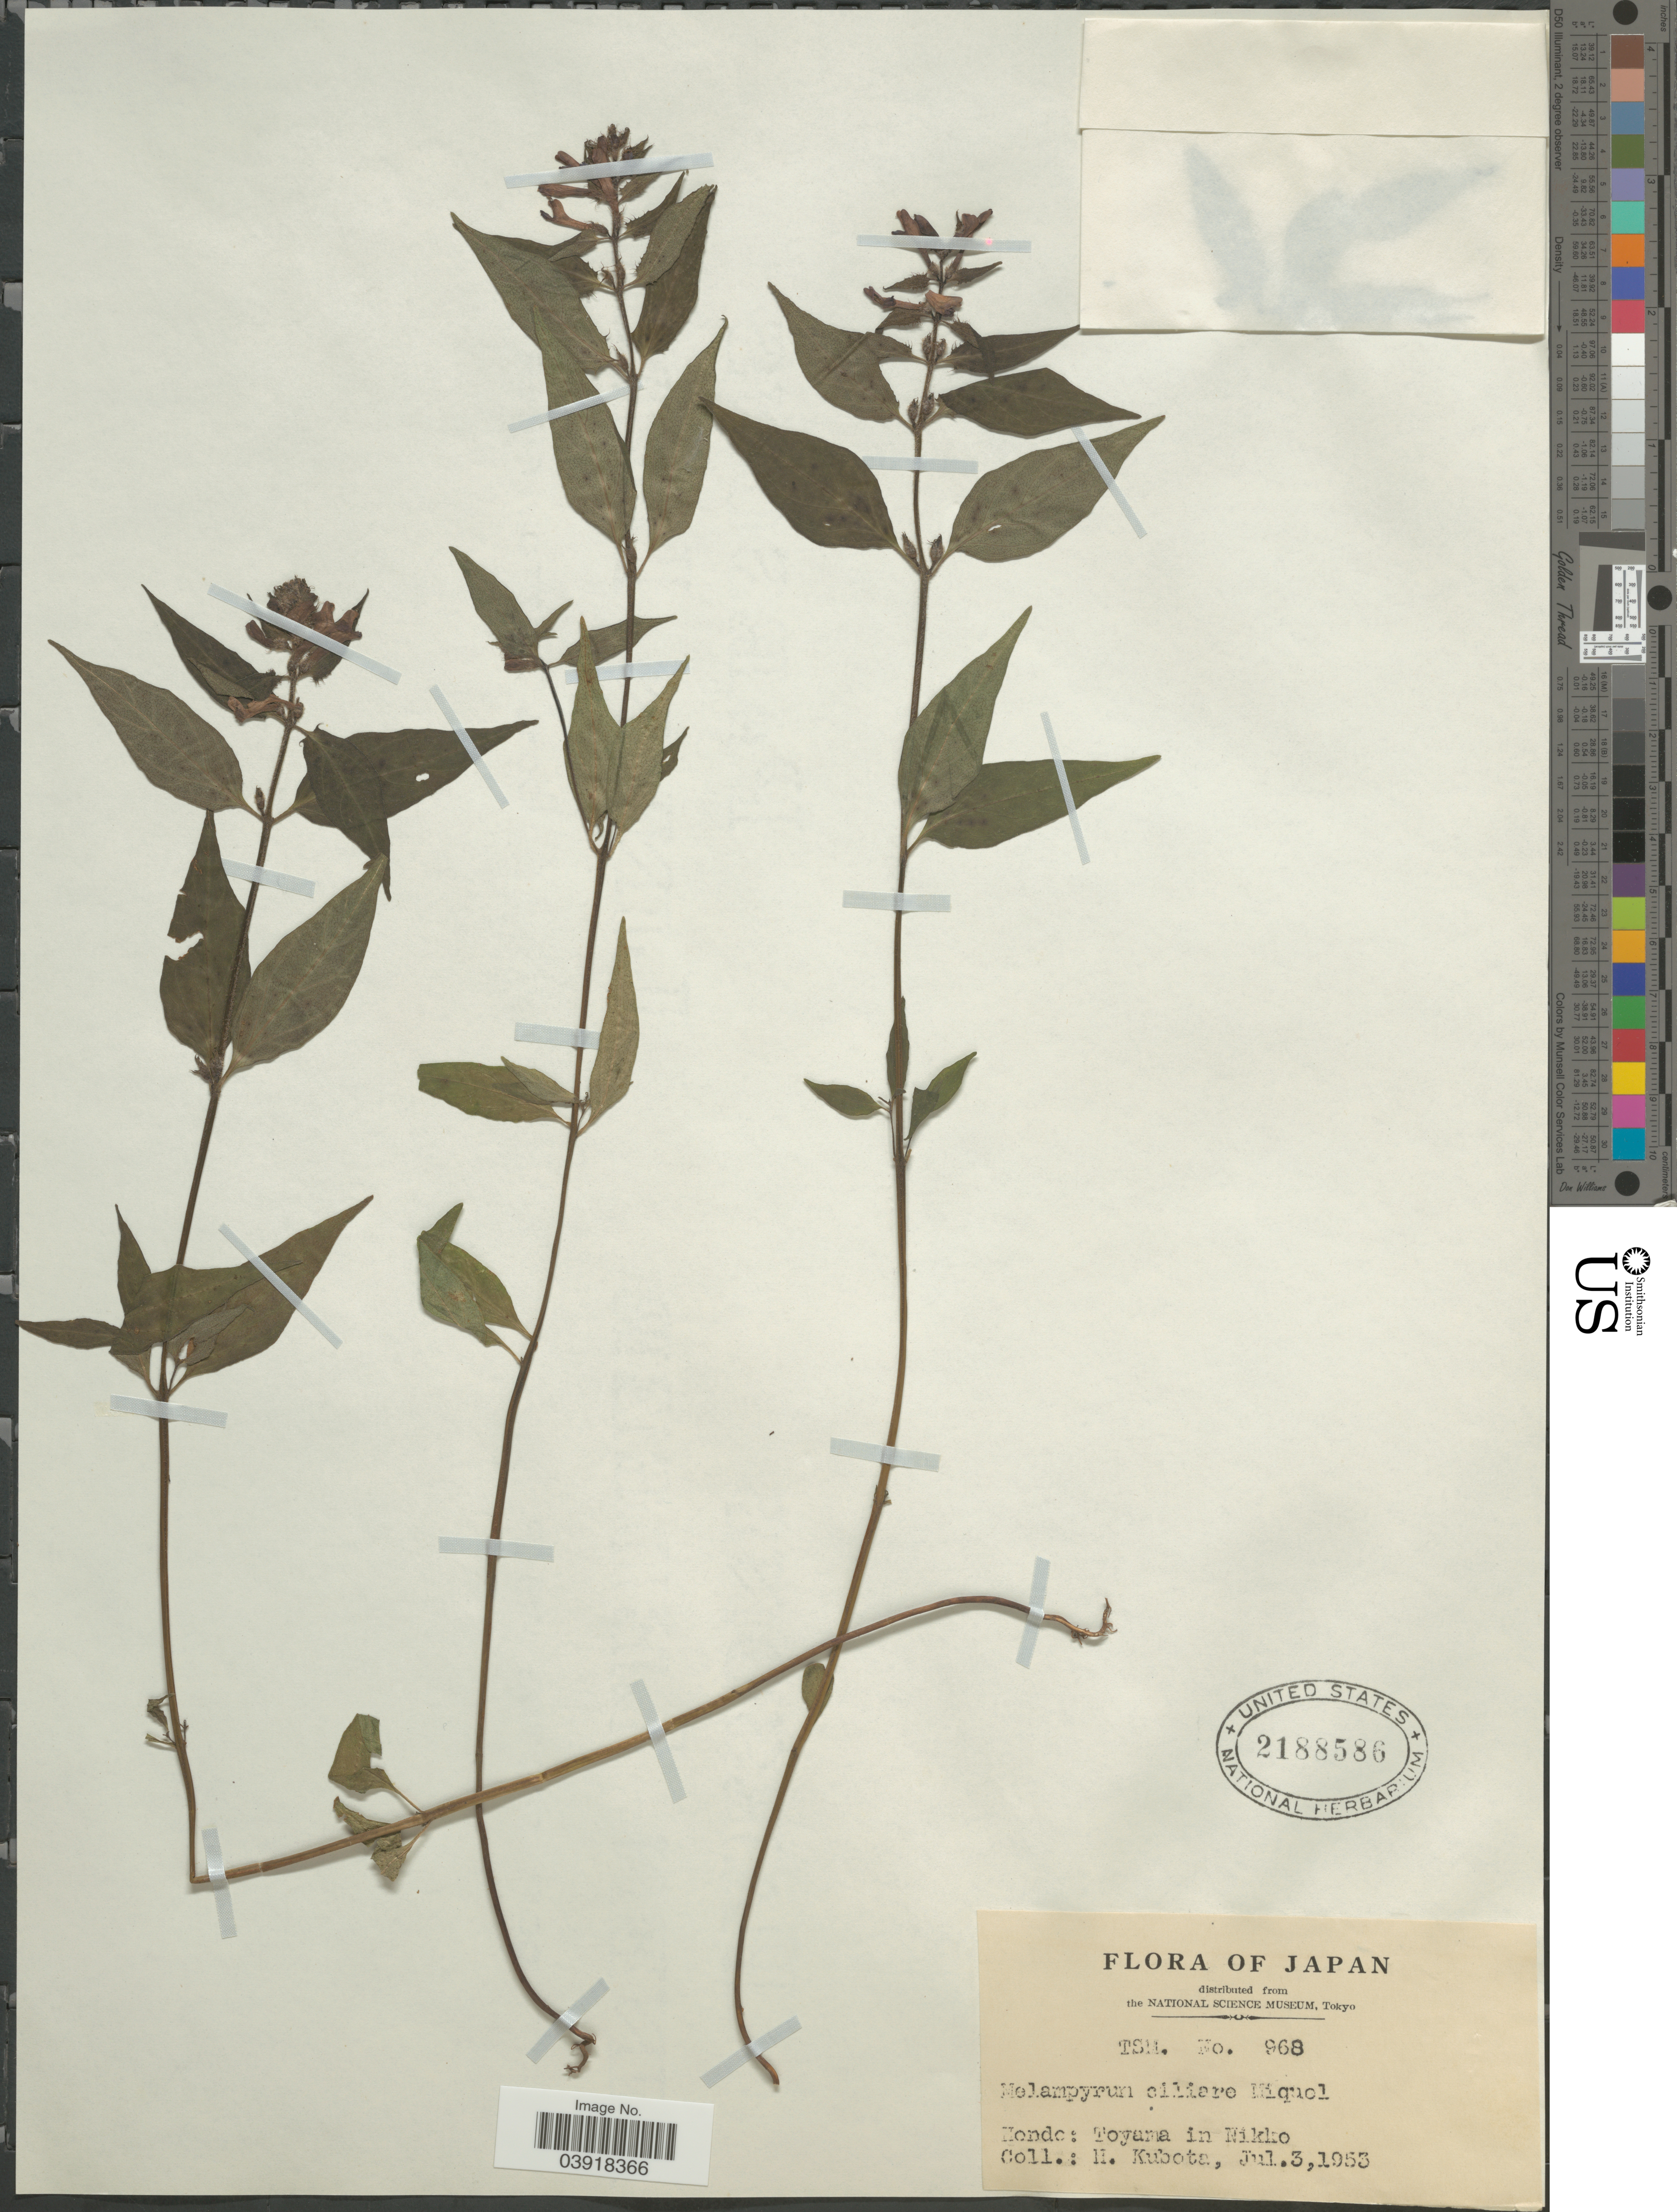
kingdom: Plantae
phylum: Tracheophyta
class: Magnoliopsida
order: Lamiales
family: Orobanchaceae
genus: Melampyrum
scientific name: Melampyrum ciliare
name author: Miq.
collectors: H. Kubota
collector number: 968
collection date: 1953-07-03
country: Japan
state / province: Toyama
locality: Hondo: Toyama in Nikko.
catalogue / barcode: US 2188586